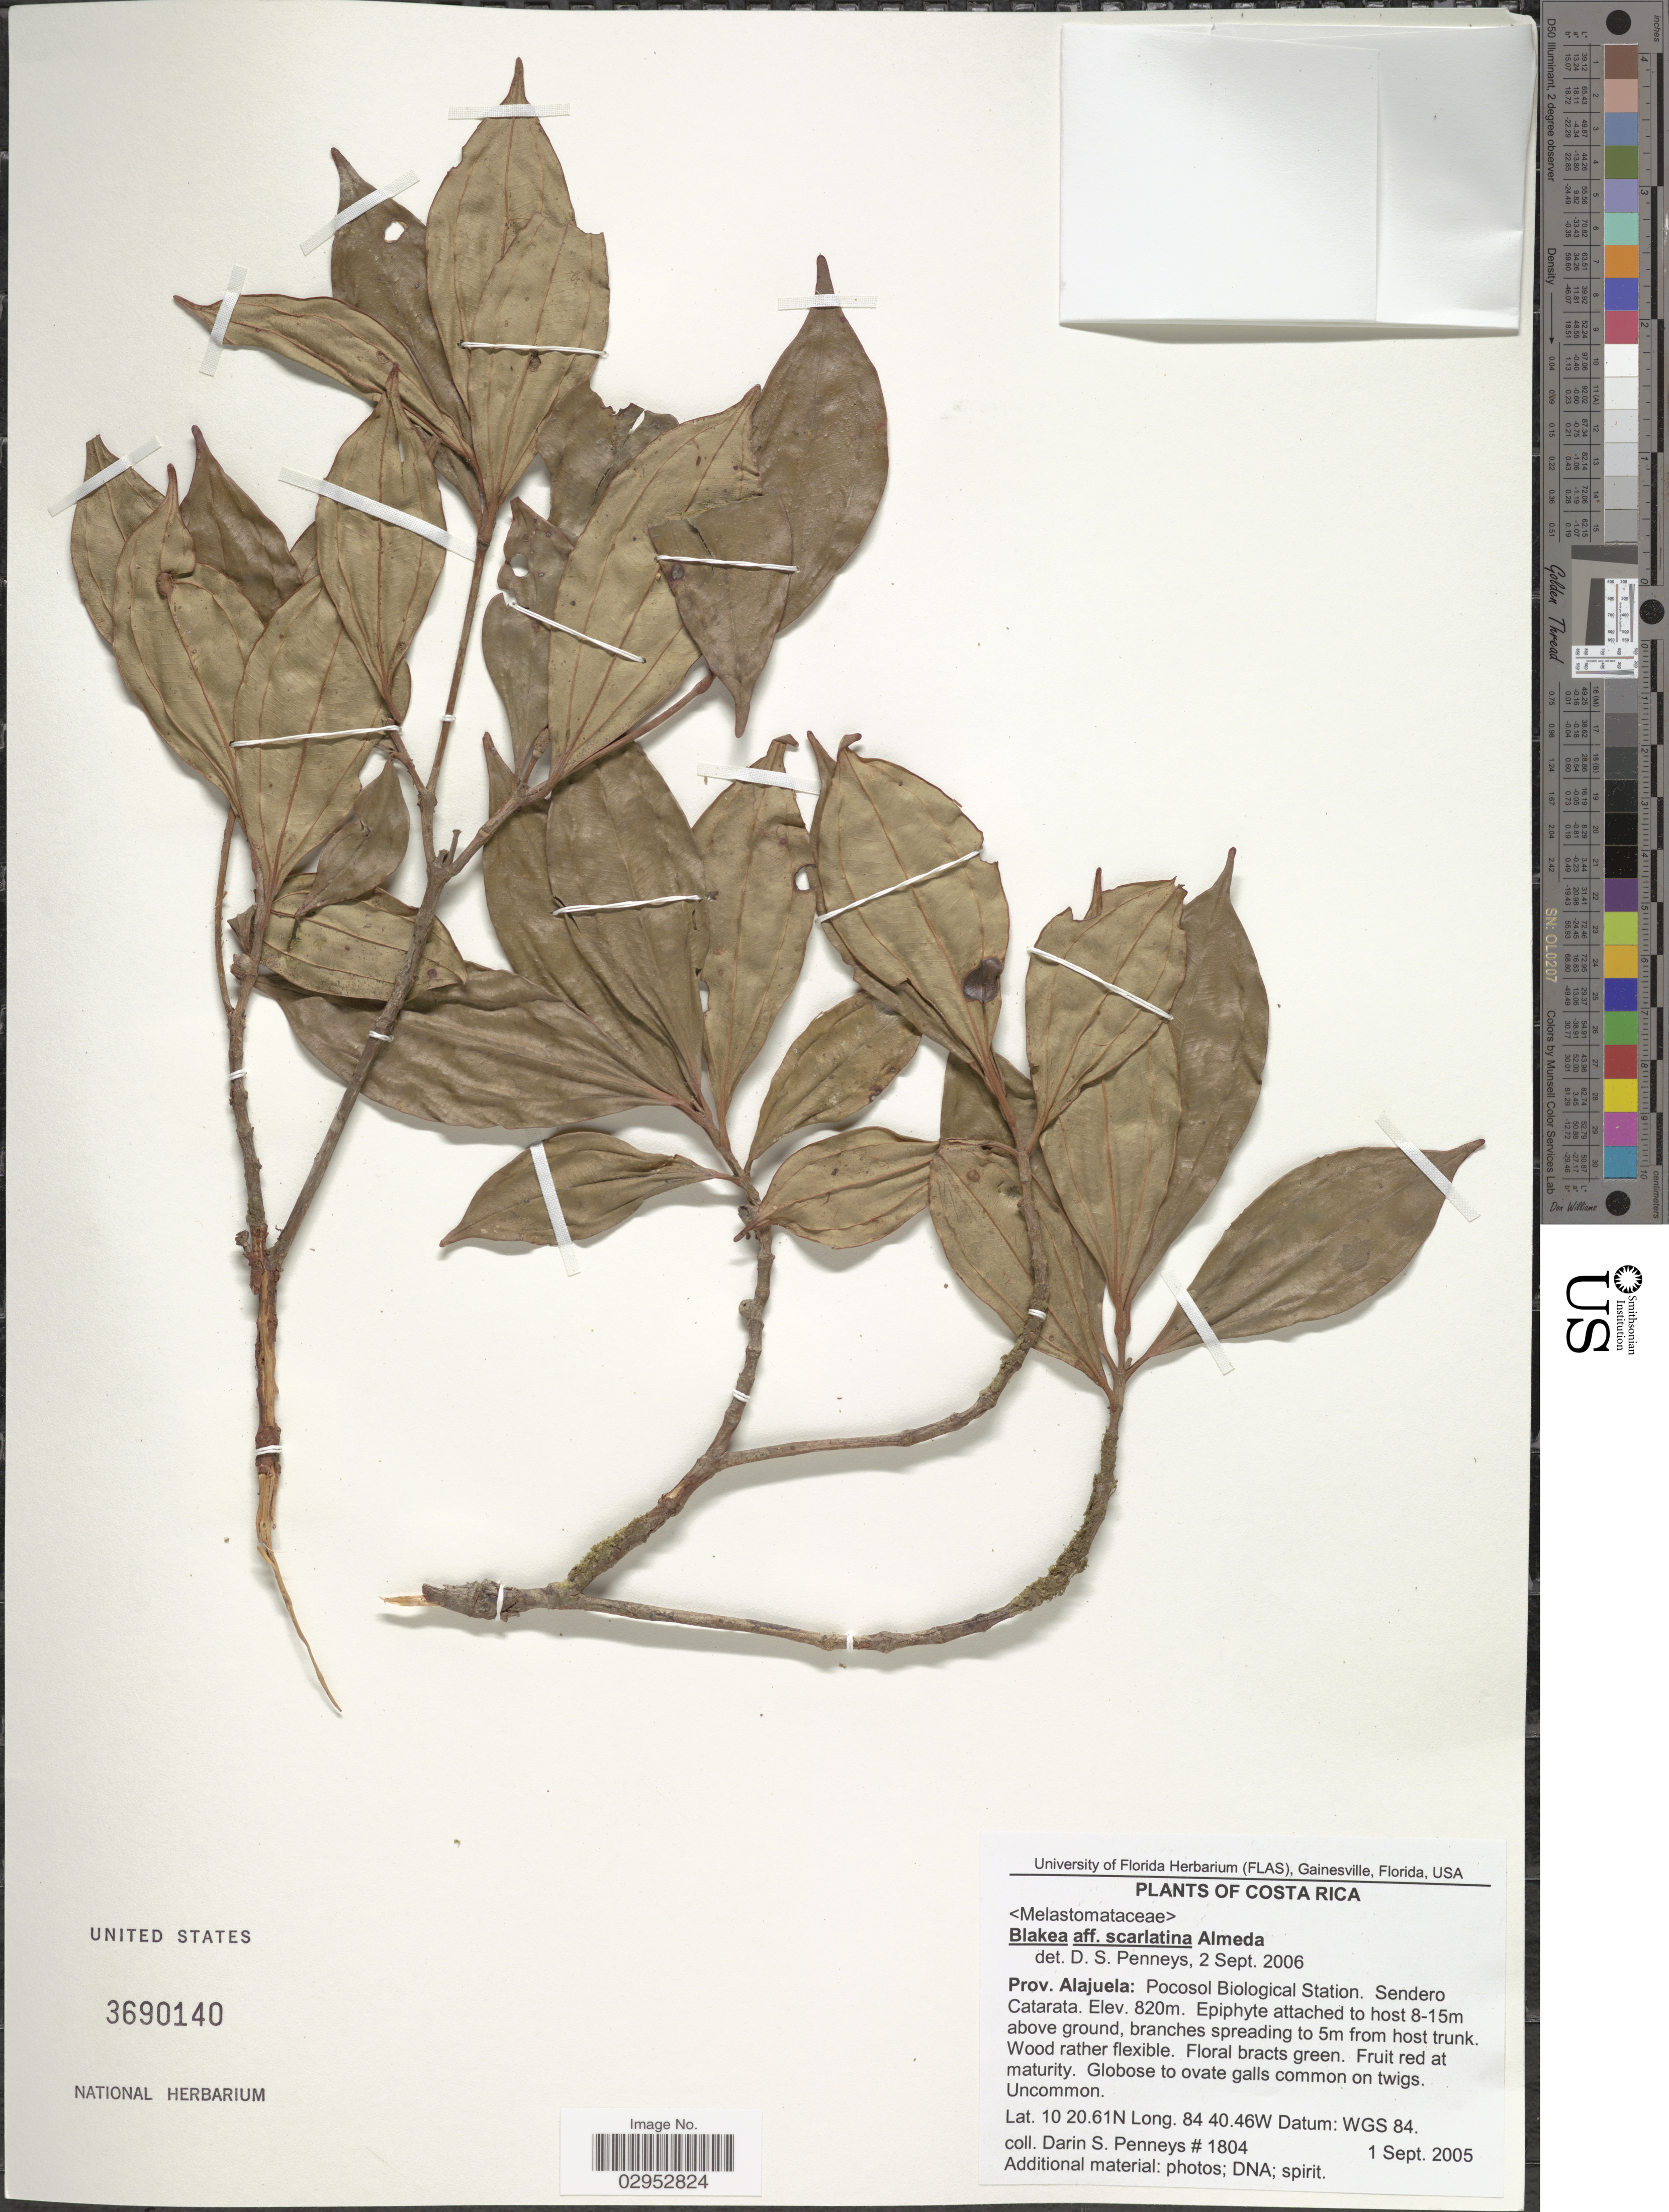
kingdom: Plantae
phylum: Tracheophyta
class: Magnoliopsida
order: Myrtales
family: Melastomataceae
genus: Blakea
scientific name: Blakea scarlatina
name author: Almeda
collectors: D. S. Penneys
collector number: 1804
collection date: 2005-09-01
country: Costa Rica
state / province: Alajuela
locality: Prov. Alajuela: Pocosol Biological Station. Sendero Catarata.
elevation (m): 820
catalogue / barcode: US 3690140